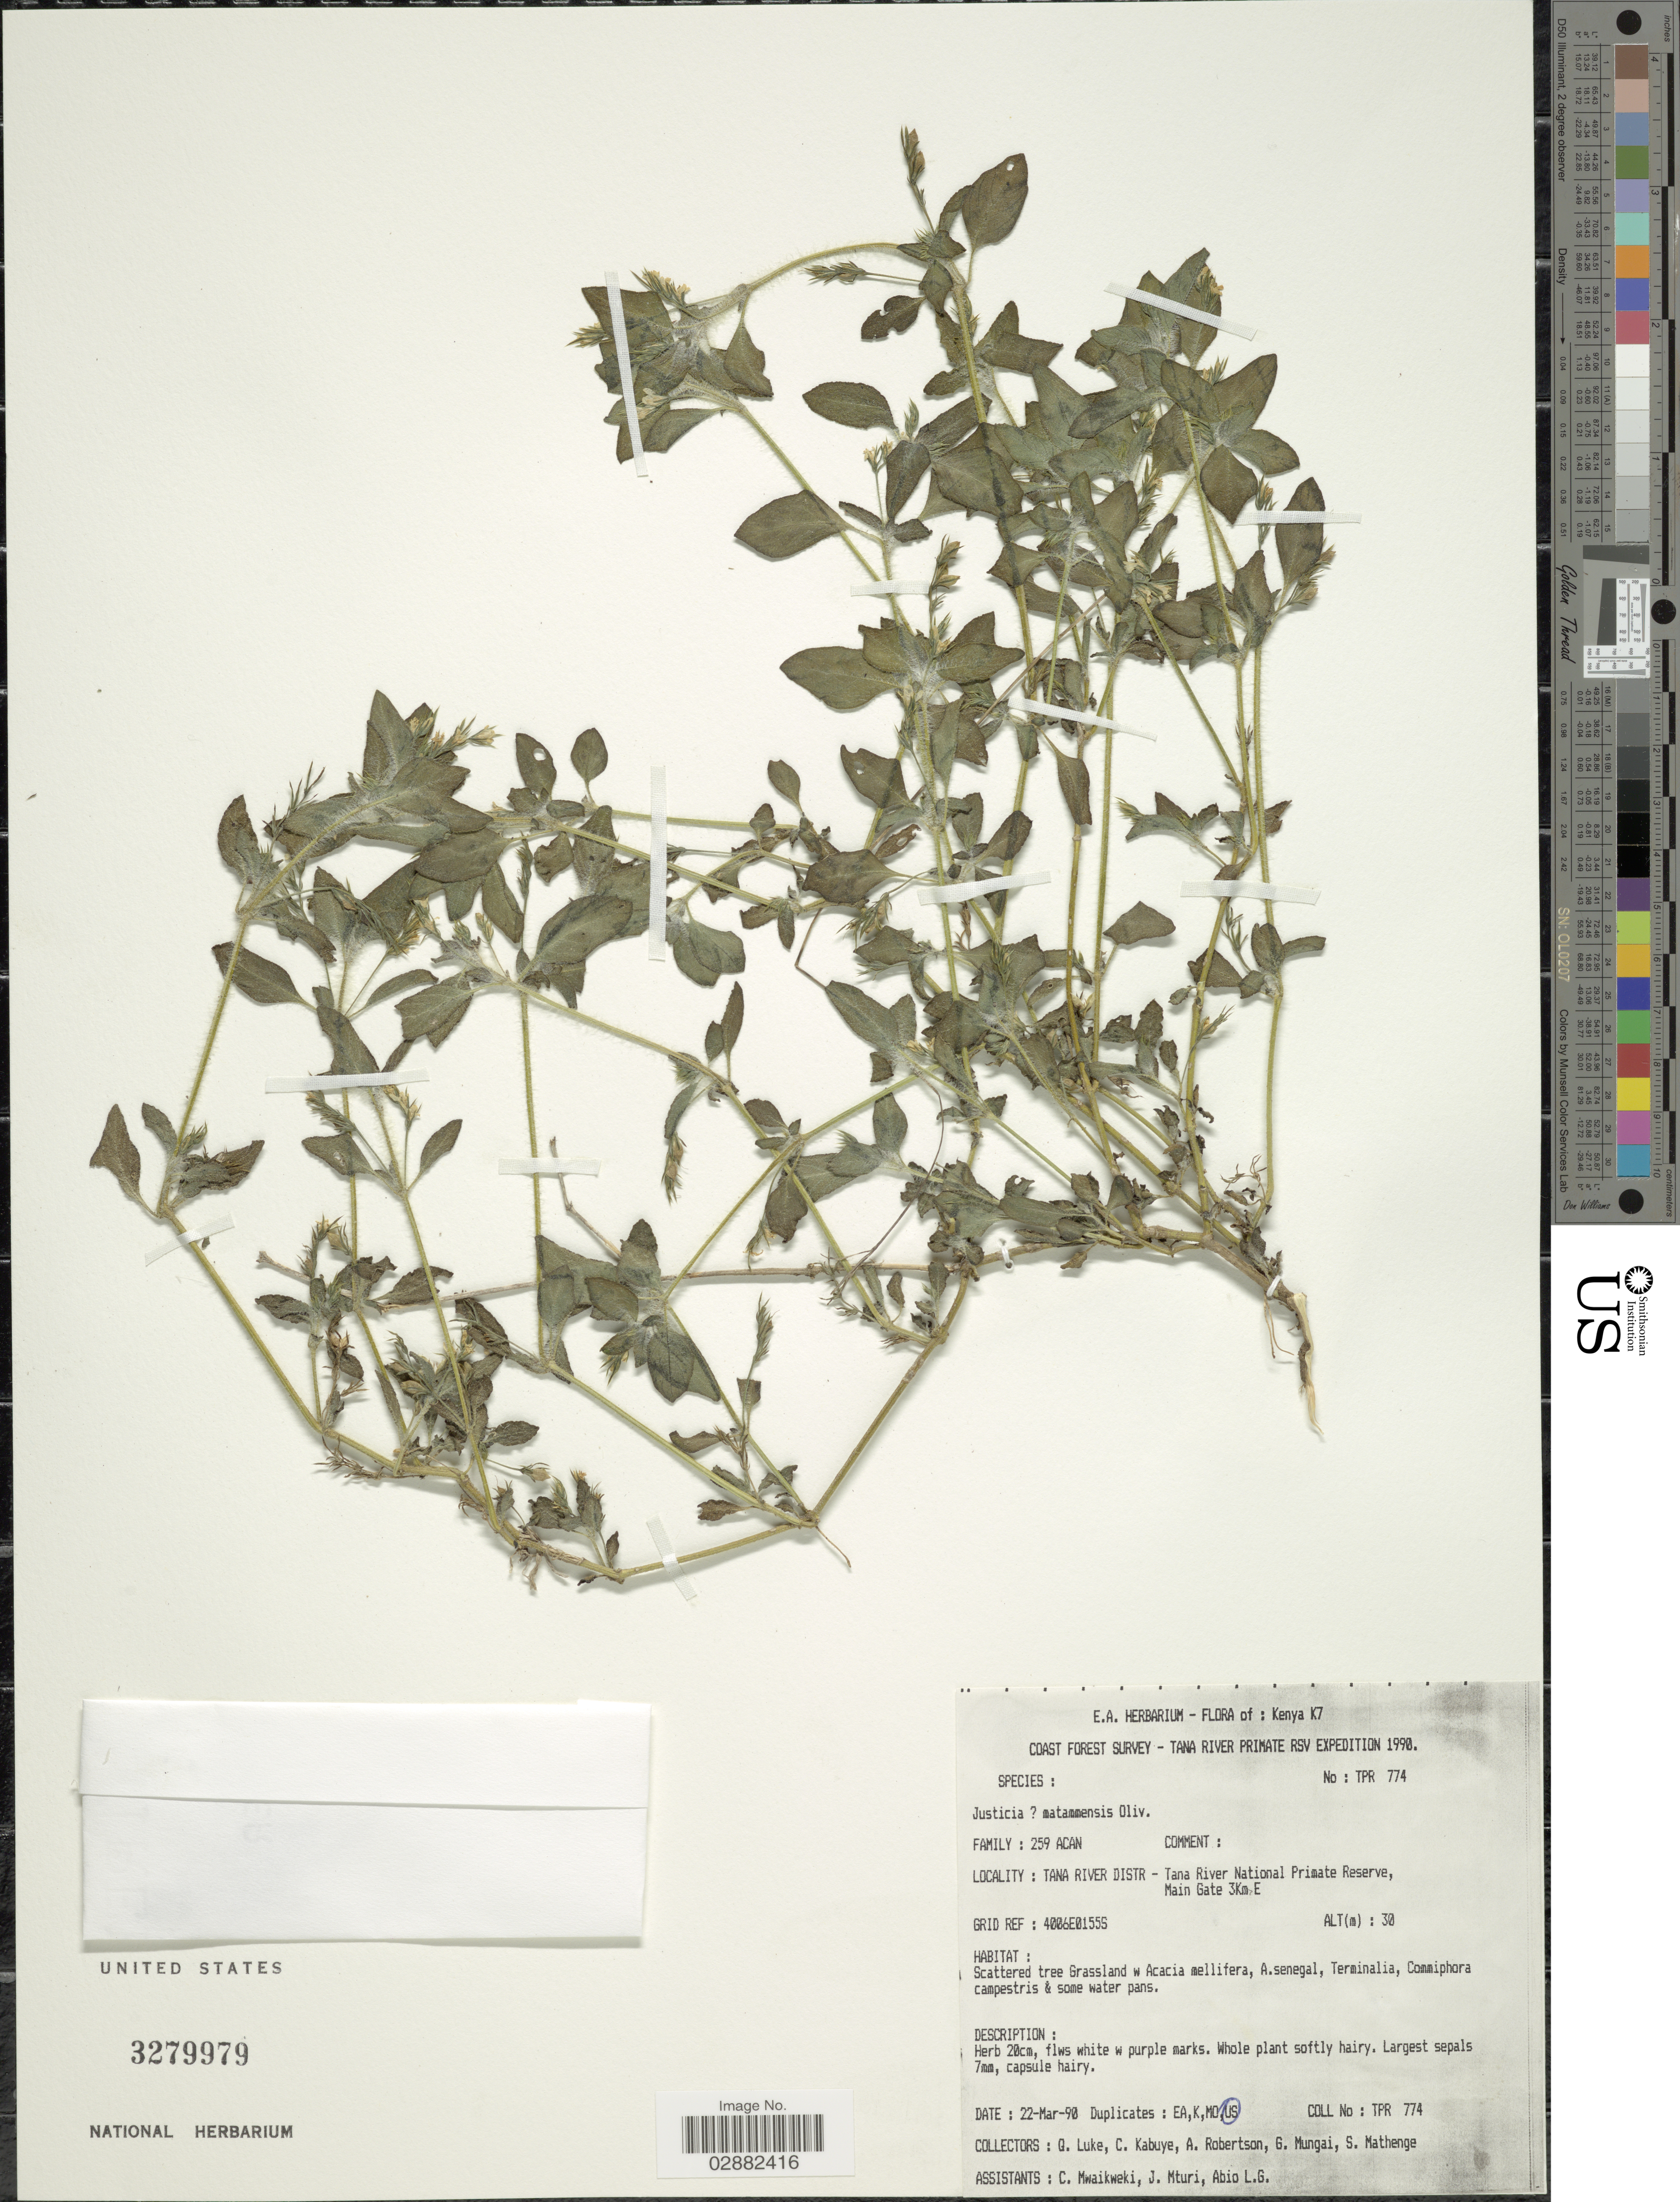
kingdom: Plantae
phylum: Tracheophyta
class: Magnoliopsida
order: Lamiales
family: Acanthaceae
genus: Justicia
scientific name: Justicia matammensis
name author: (Schweinf.) Oliv.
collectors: Q. Luke, C. Kabuye, A. Robertson, G. Mungai & et al.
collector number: TPR774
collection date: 1990-03-22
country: Kenya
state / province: Tana River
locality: K7, Tana River Distr - Tana River National Primate Reserve, Main Gate 3Km E, Grid Ref: 4006E0155S.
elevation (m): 30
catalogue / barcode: US 3279979